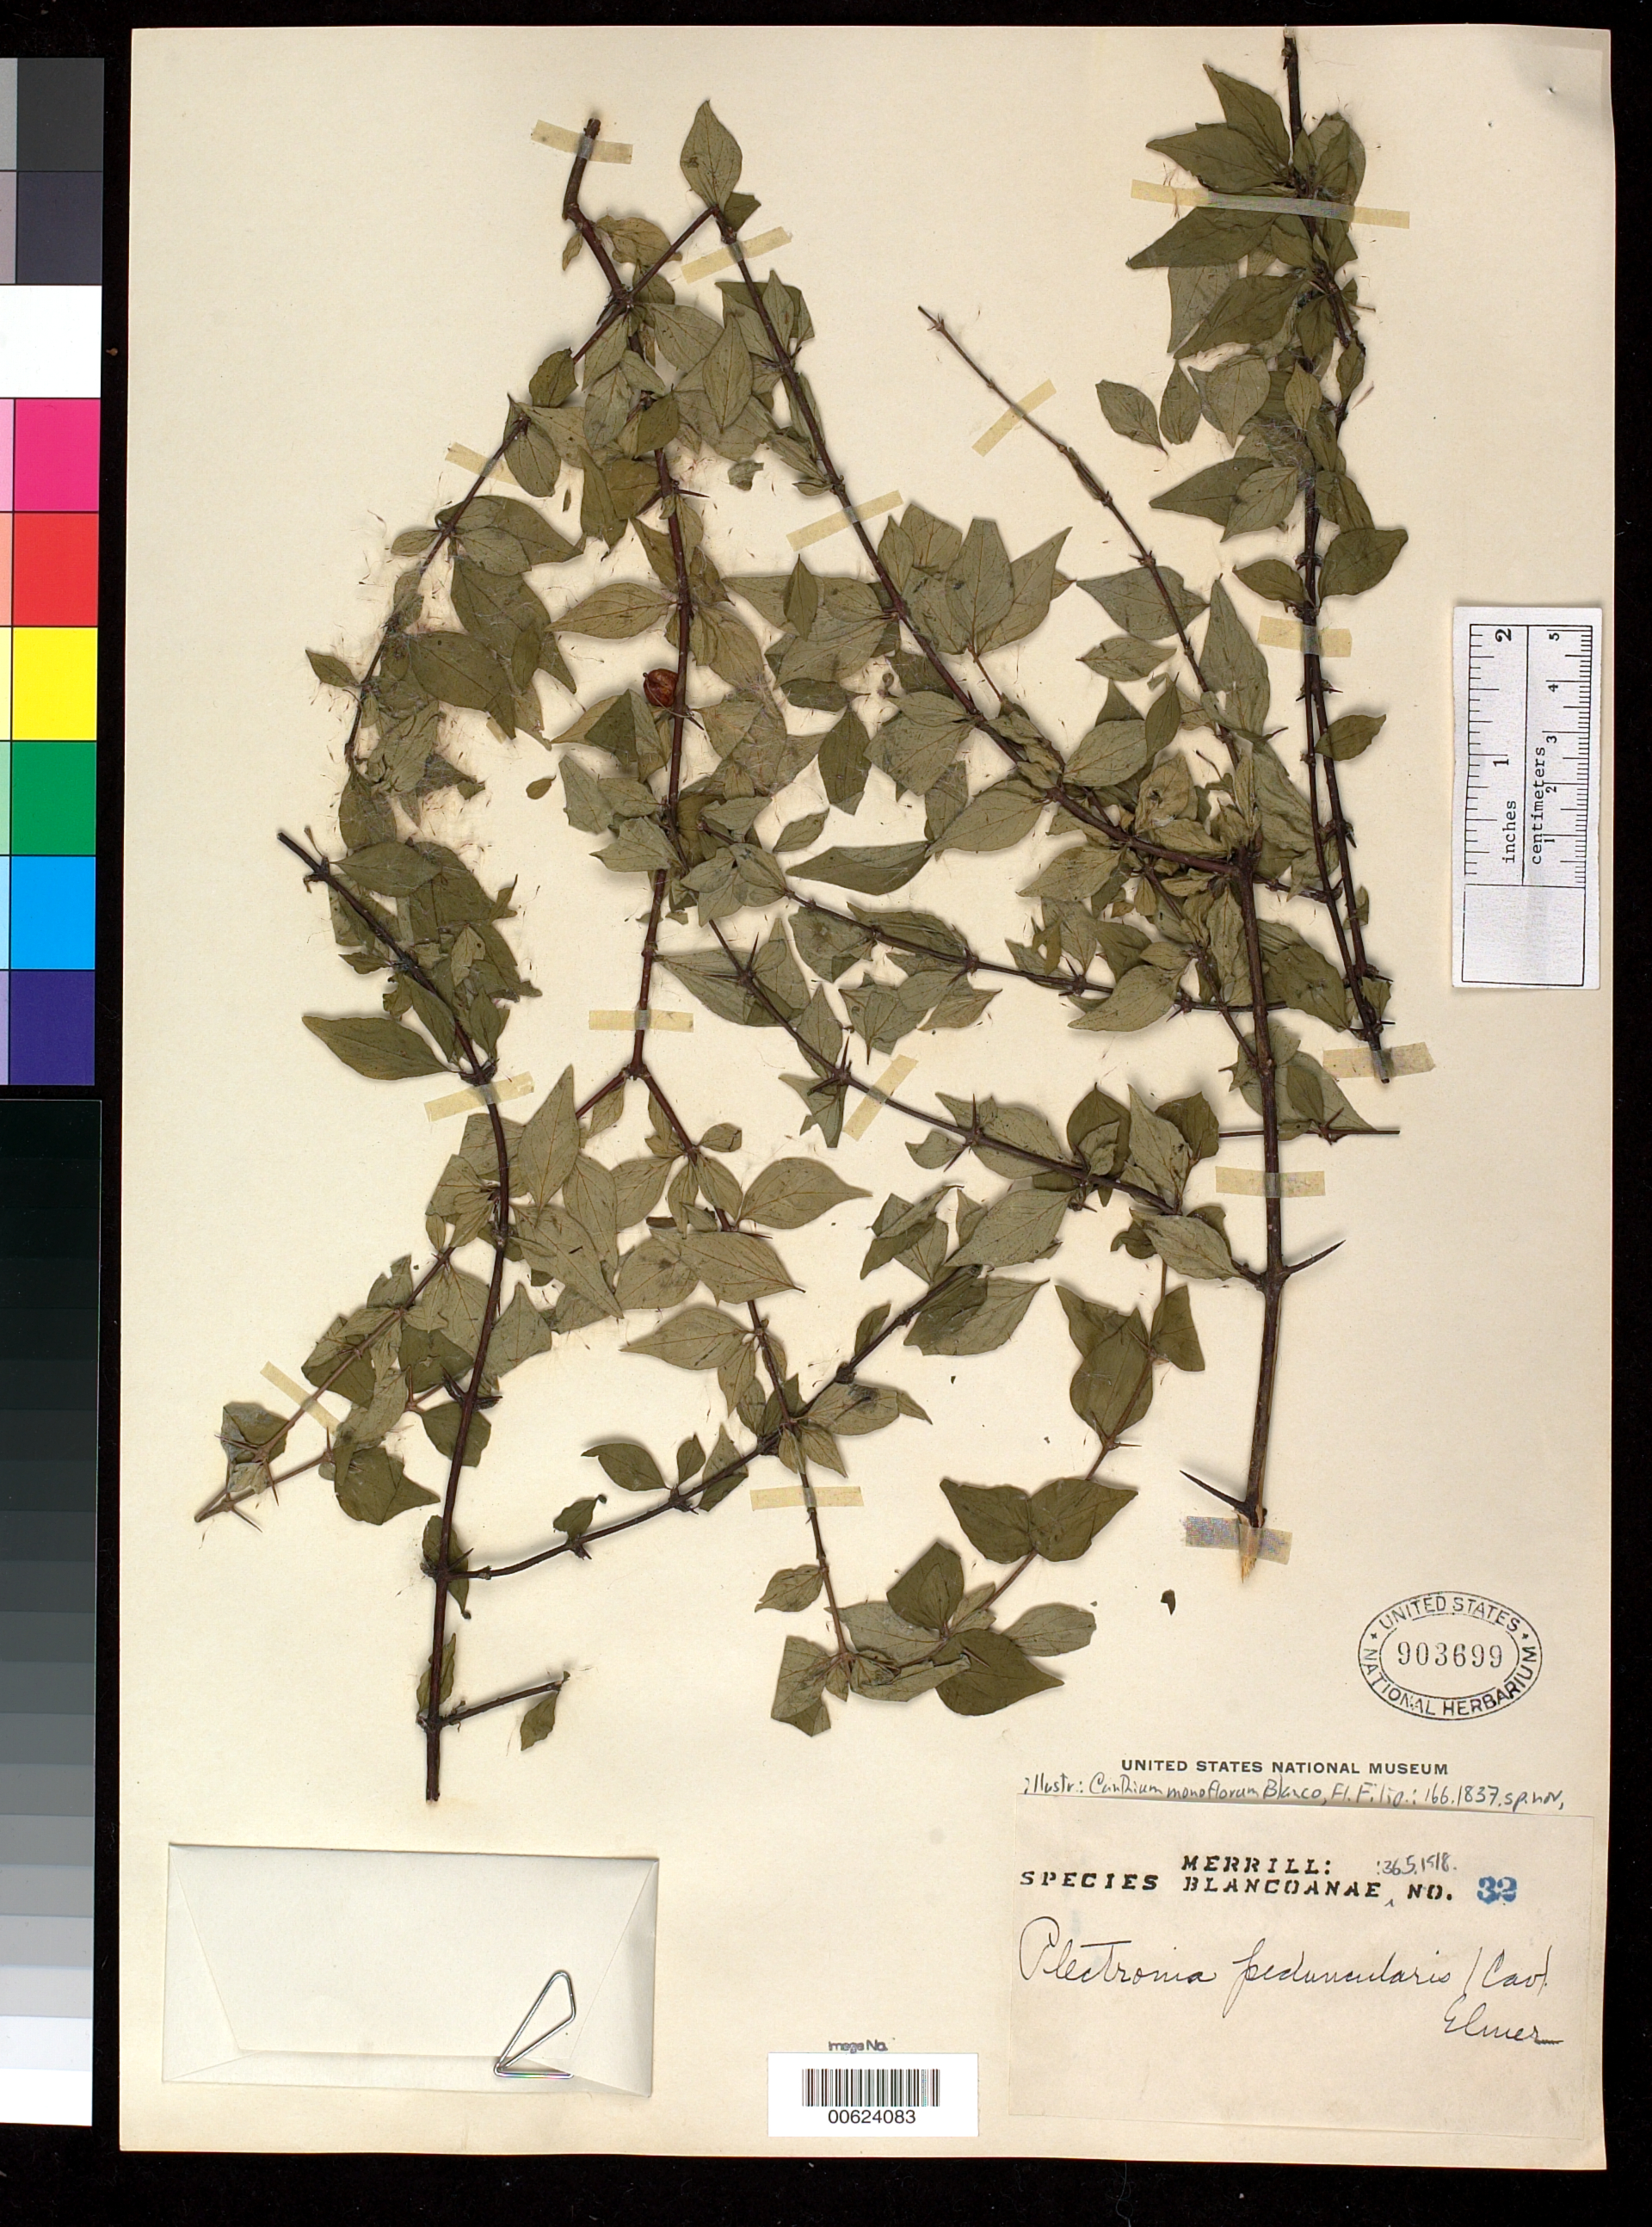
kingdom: Plantae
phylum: Tracheophyta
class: Magnoliopsida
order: Gentianales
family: Rubiaceae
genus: Canthium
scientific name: Canthium monoflorum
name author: Blanco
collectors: E. D. Merrill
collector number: Sp. Blancoan. 0032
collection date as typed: Sep 1914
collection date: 1914-09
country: Philippines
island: Luzon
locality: Manila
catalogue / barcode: US 903699